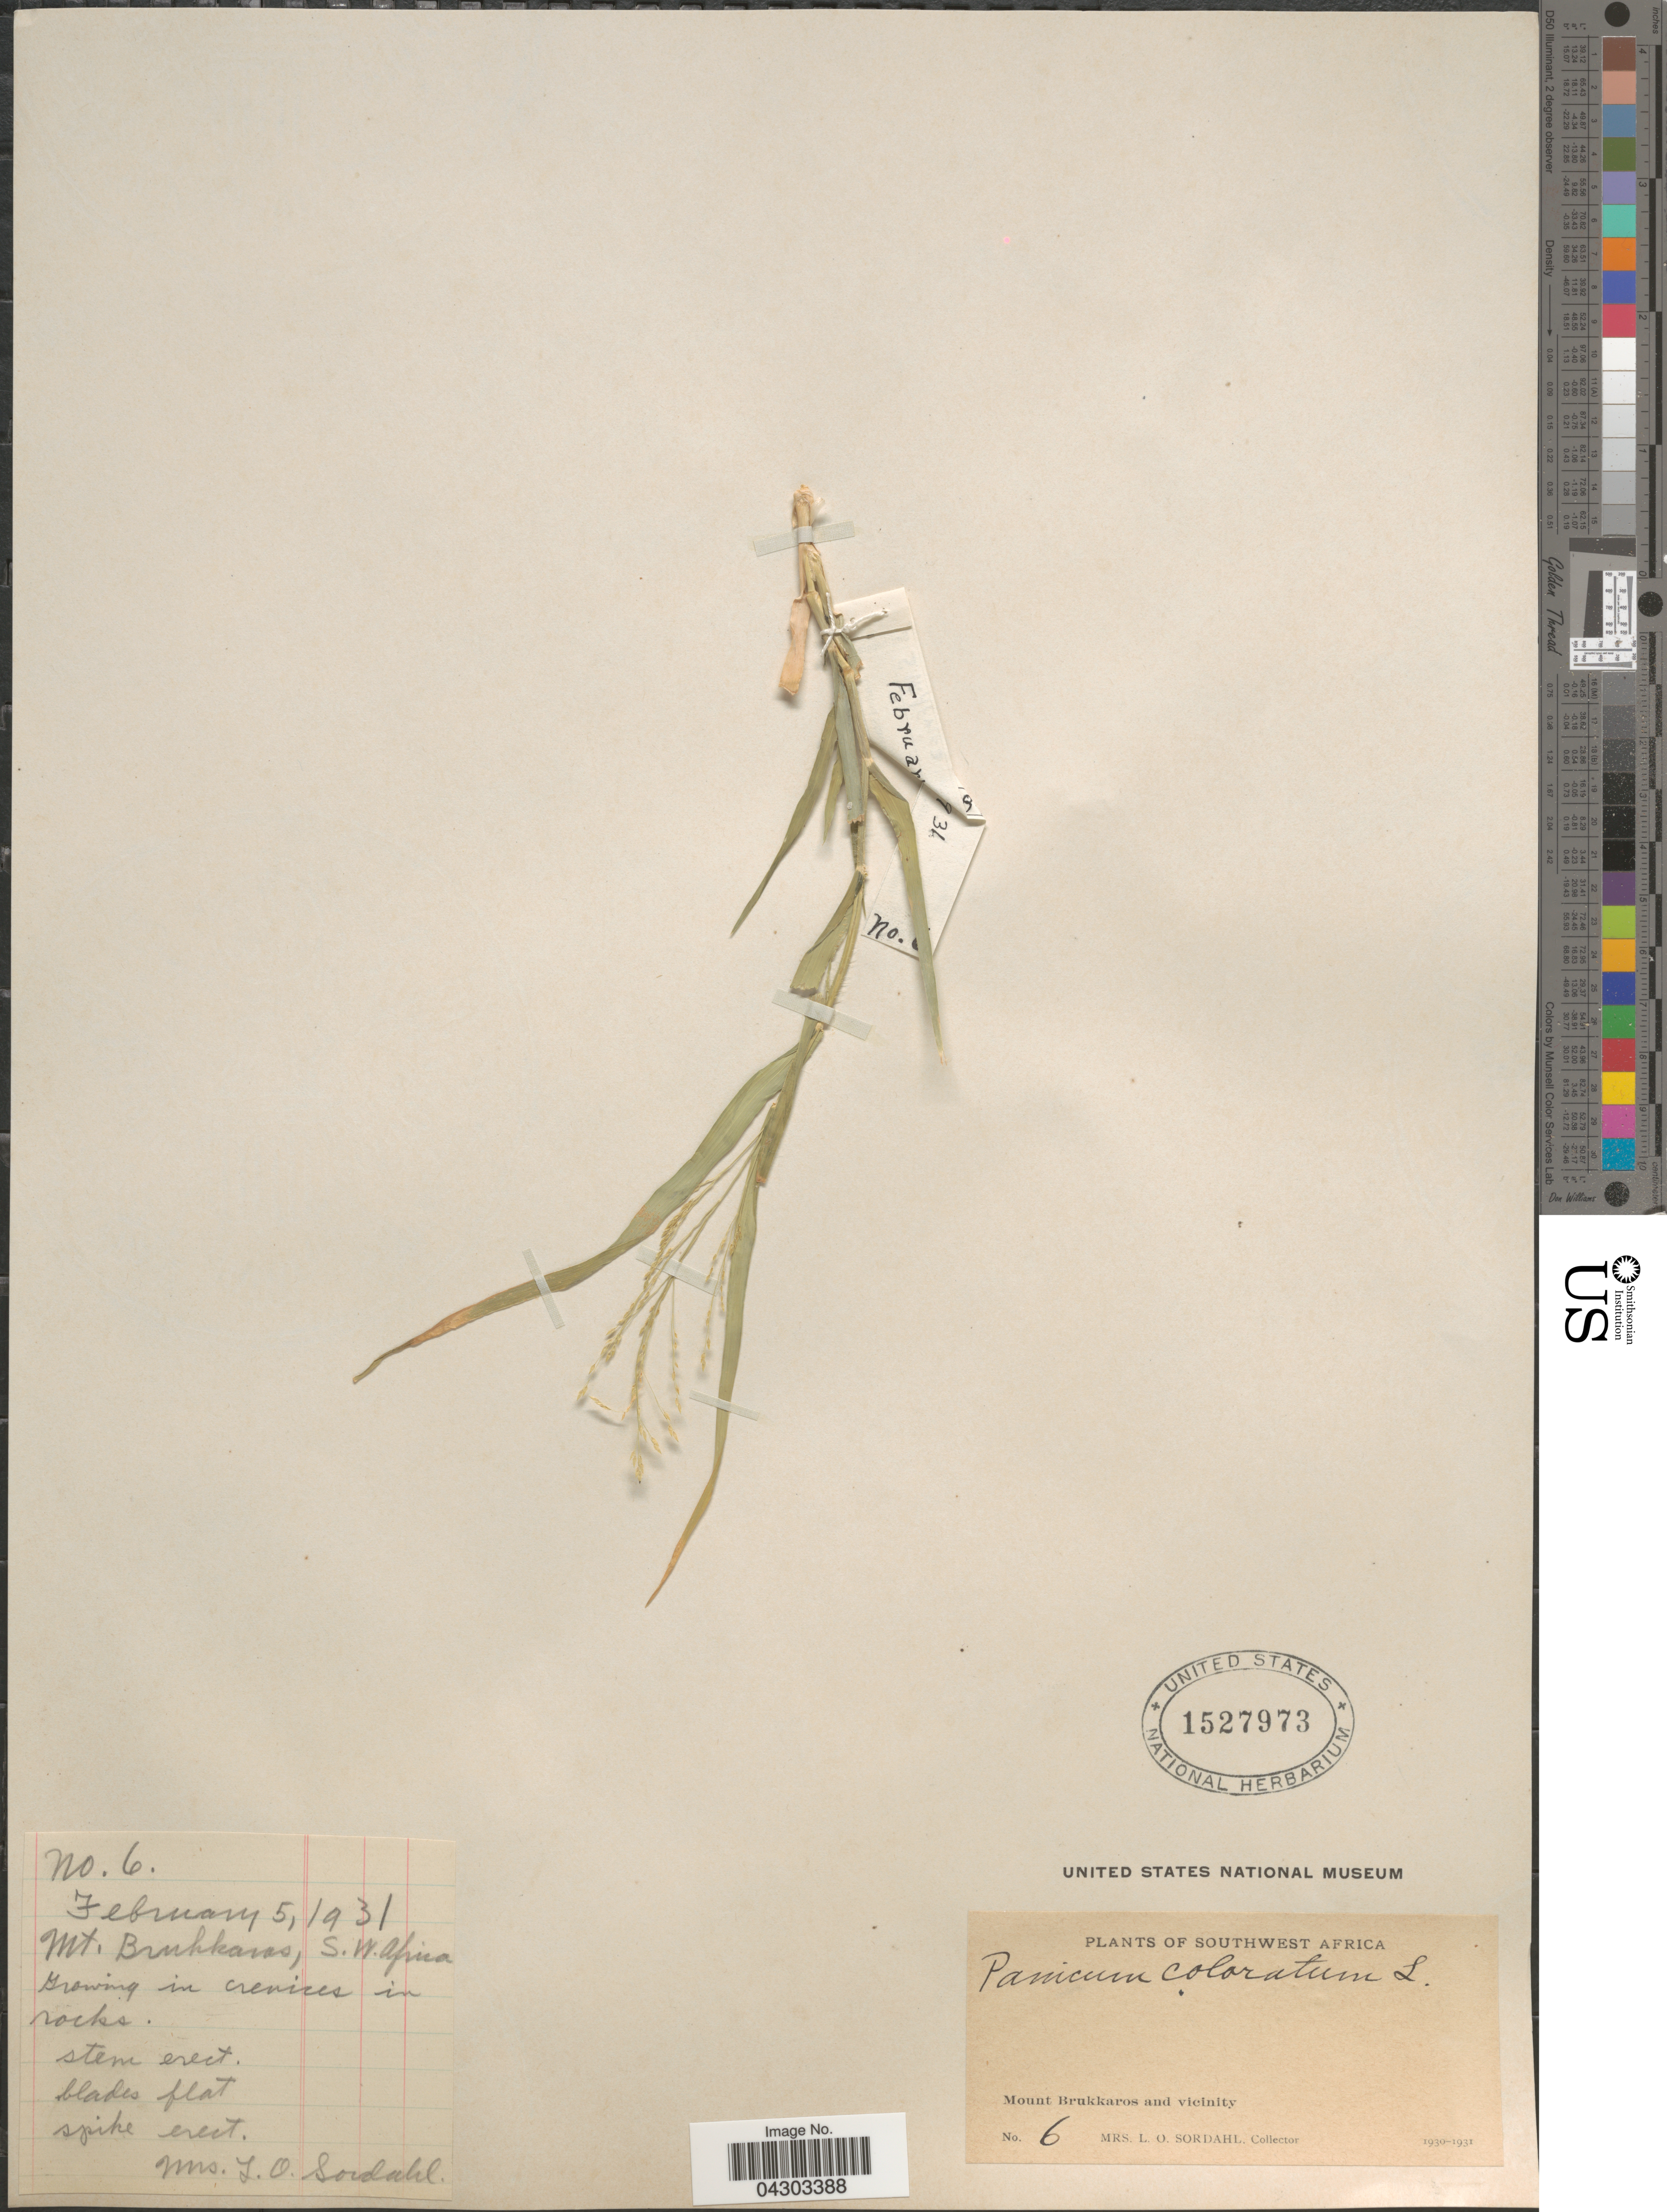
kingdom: Plantae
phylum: Tracheophyta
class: Liliopsida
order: Poales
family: Poaceae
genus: Panicum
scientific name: Panicum coloratum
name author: L.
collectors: L. Sordahl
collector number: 6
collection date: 1931-02-05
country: Namibia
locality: Mt. Brukkaros, S.W. Africa. Southwest Africa. Mount Brukkaros and vicinity.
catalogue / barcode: US 1527973